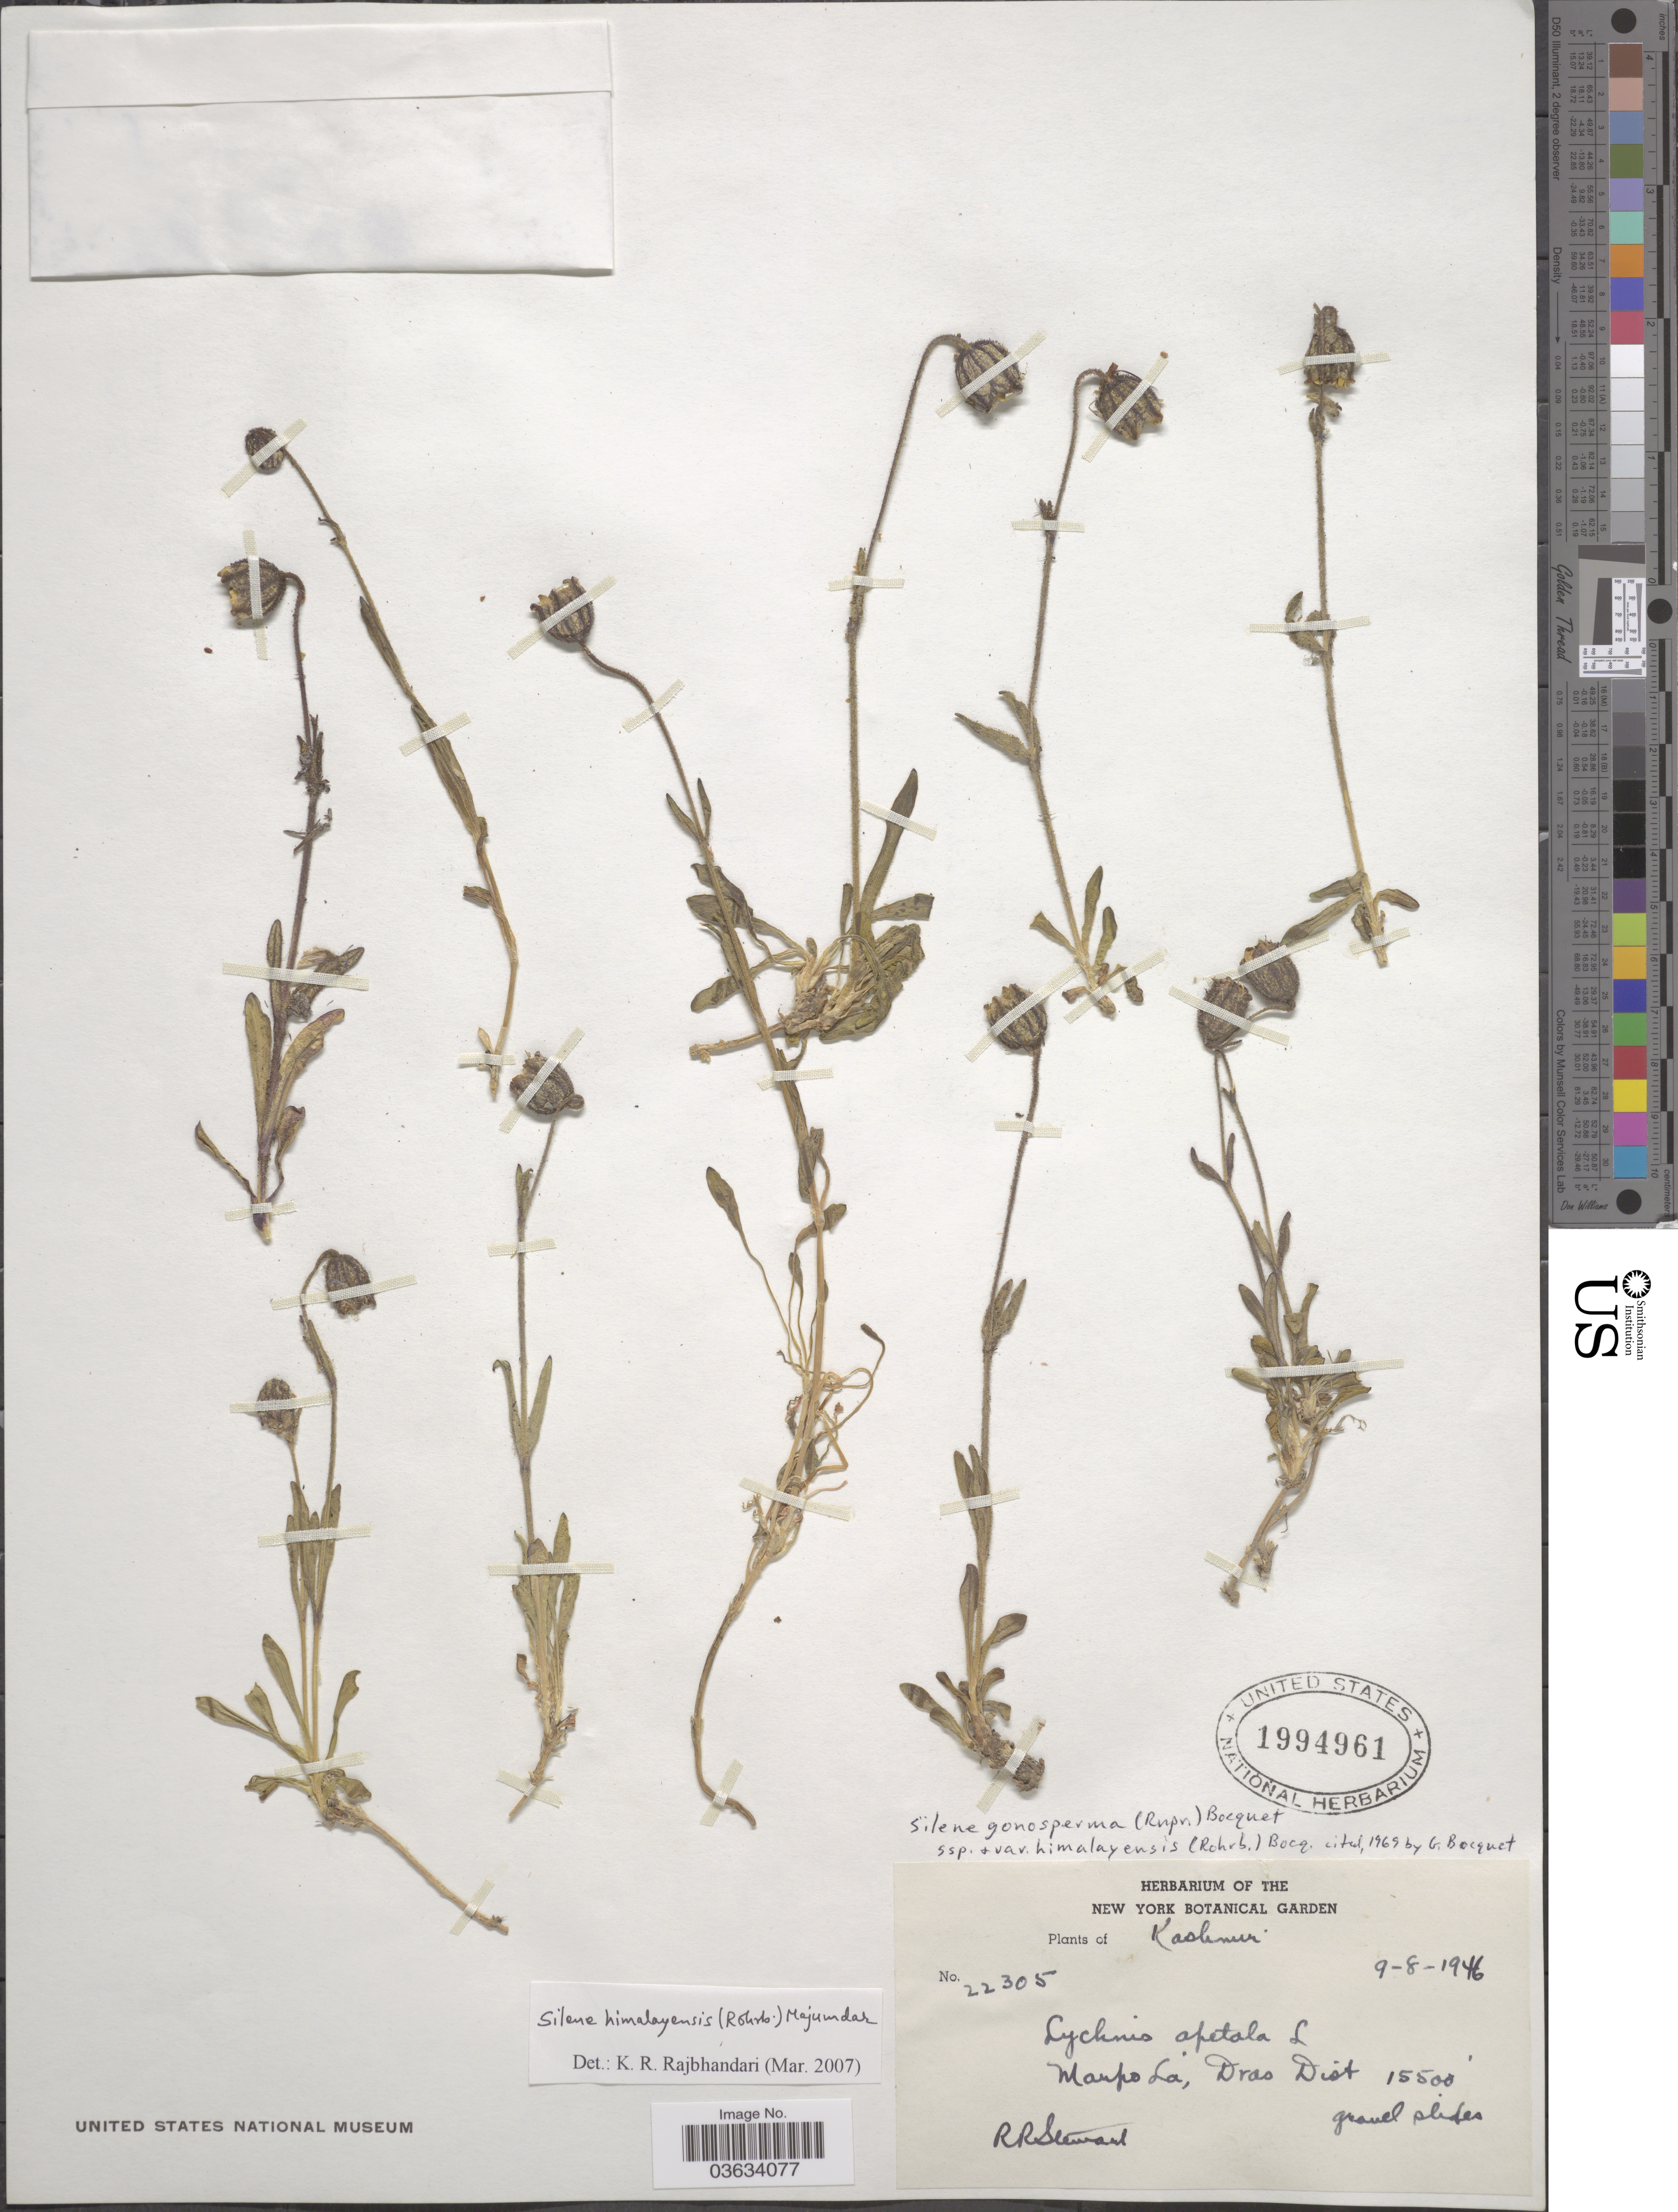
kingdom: Plantae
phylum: Tracheophyta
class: Magnoliopsida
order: Caryophyllales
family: Caryophyllaceae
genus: Silene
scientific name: Silene himalayensis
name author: (Rohrb.) Majumdar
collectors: R. Stewart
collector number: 22305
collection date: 1946-08-09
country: India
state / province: Jammu and Kashmir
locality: Kashmir. Marpo La, Dras Dist.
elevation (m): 4724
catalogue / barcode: US 1994961